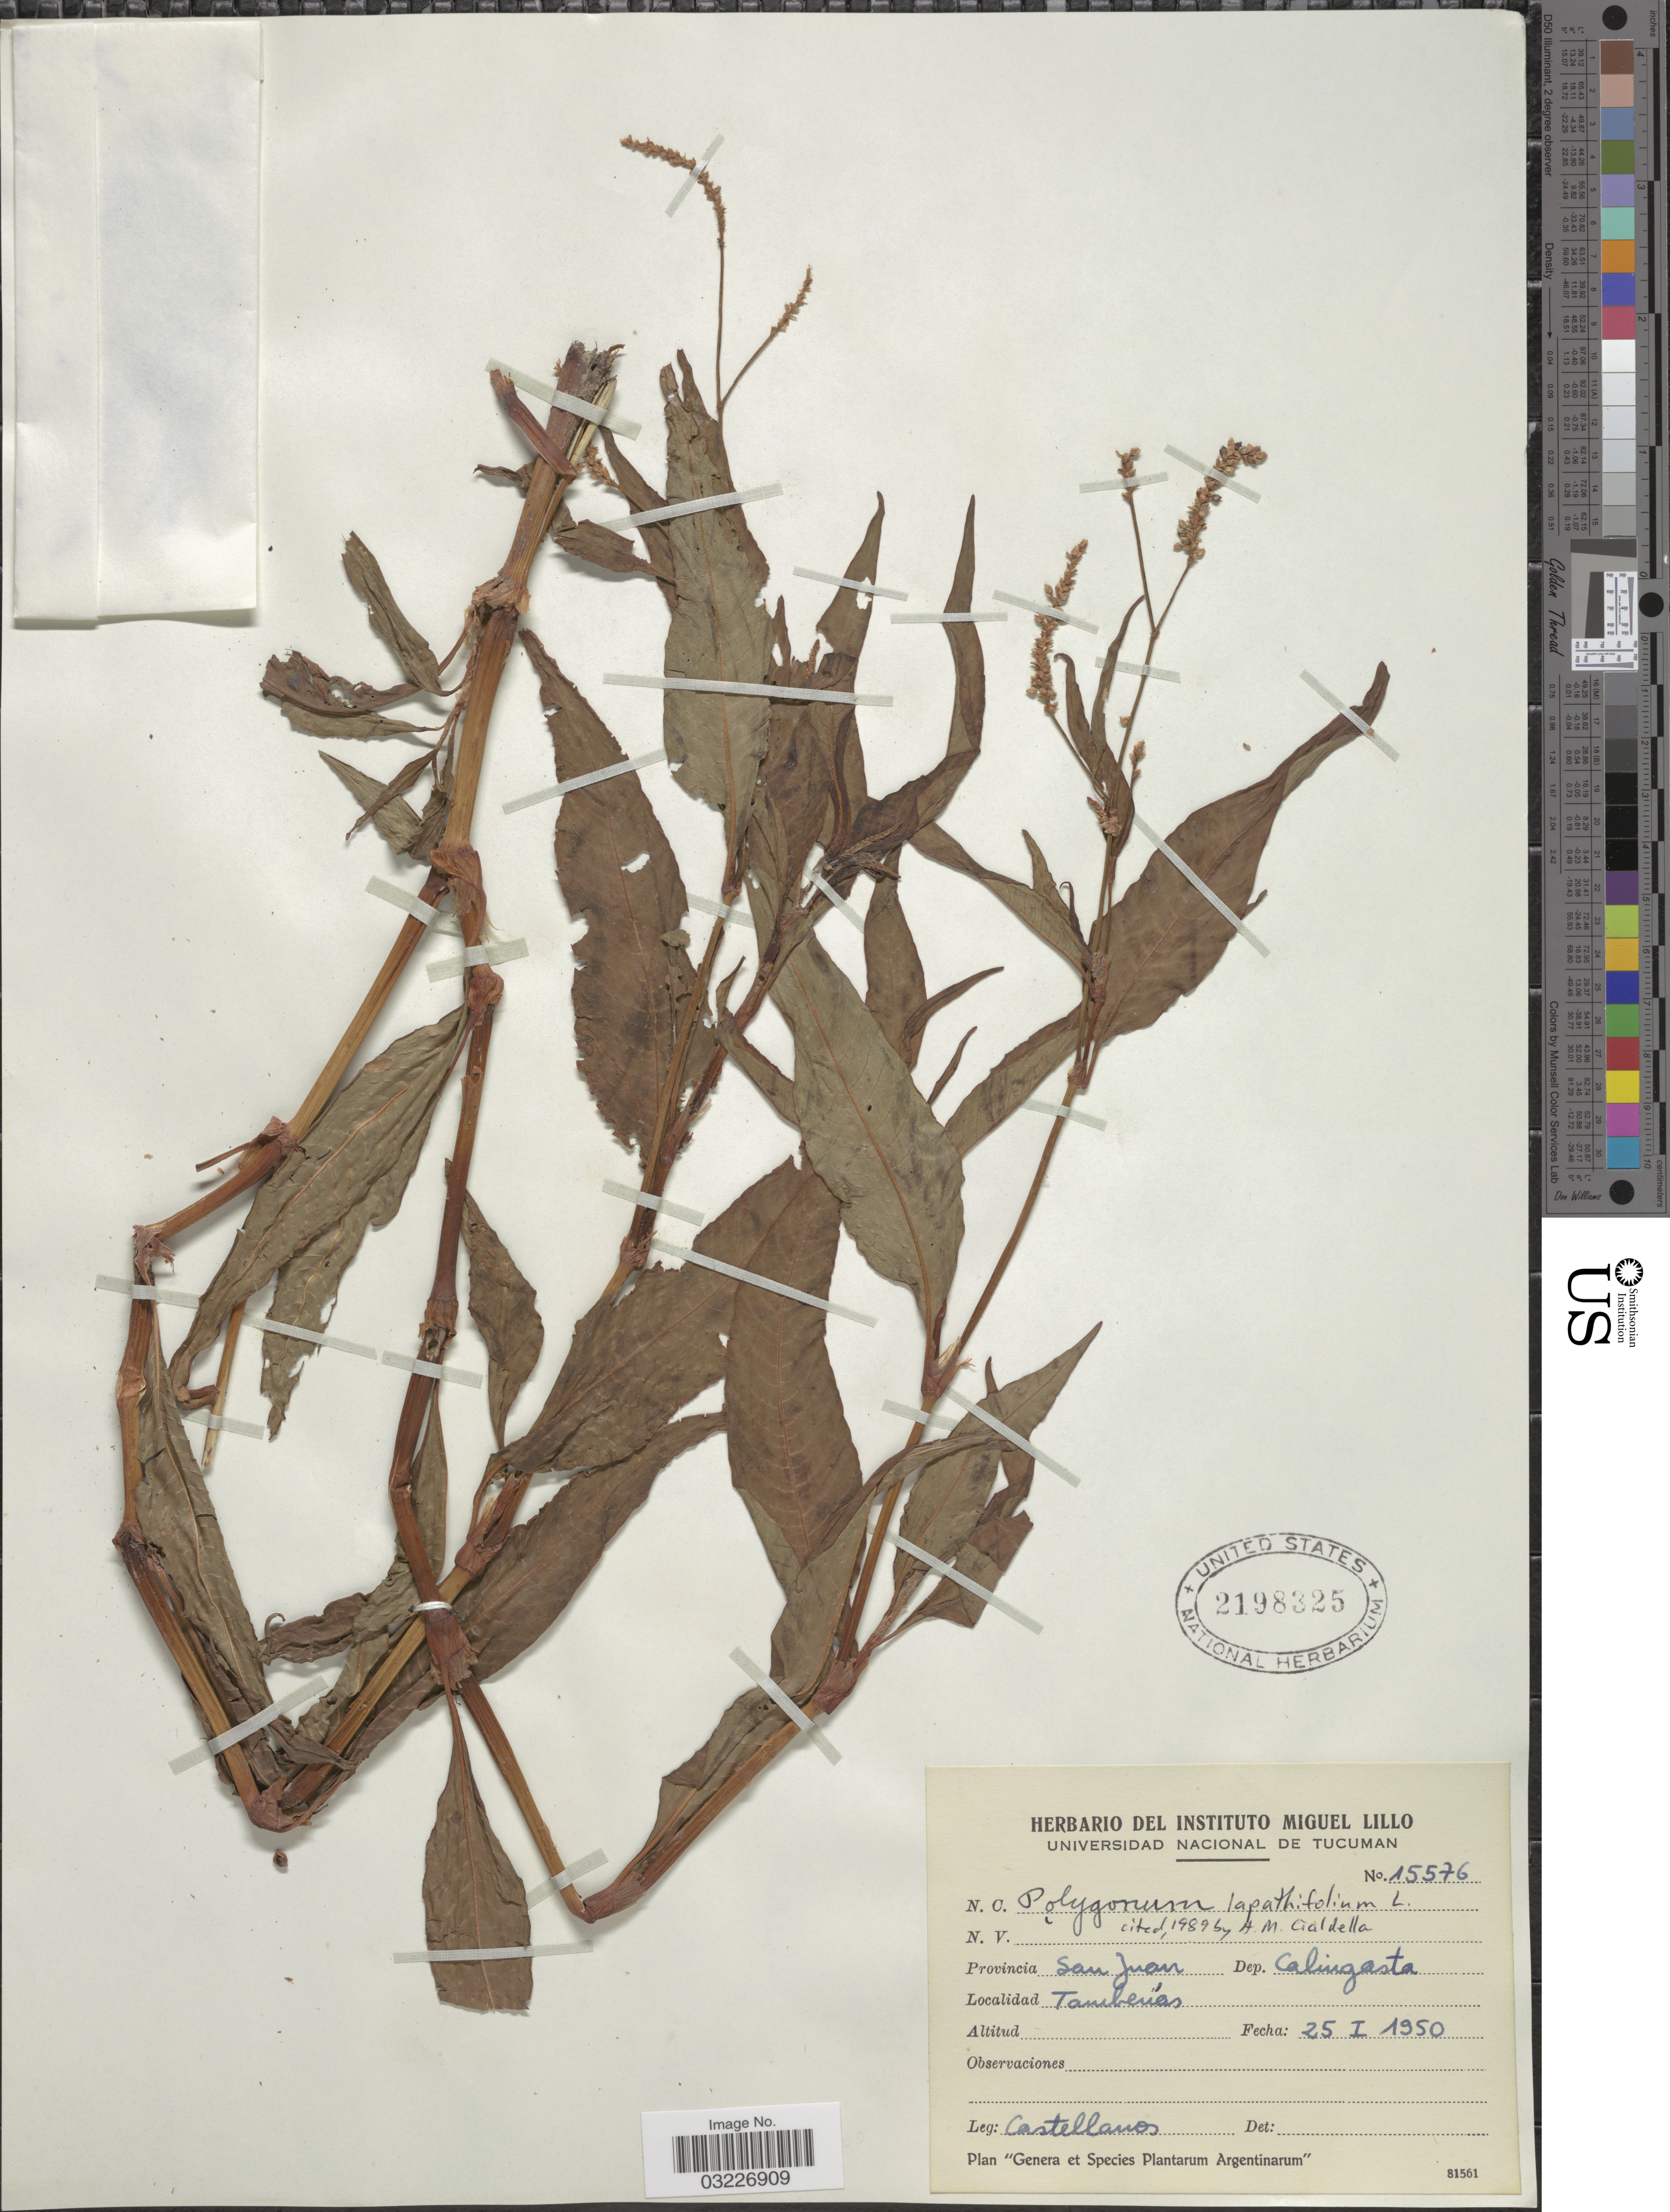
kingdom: Plantae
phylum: Tracheophyta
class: Magnoliopsida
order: Caryophyllales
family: Polygonaceae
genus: Polygonum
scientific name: Polygonum lapathifolium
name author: L.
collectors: -- Castellanos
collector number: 15576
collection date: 1950-01-25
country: Argentina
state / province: San Juan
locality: Dep. Calingasta, Tamberiás.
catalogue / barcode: US 2198325